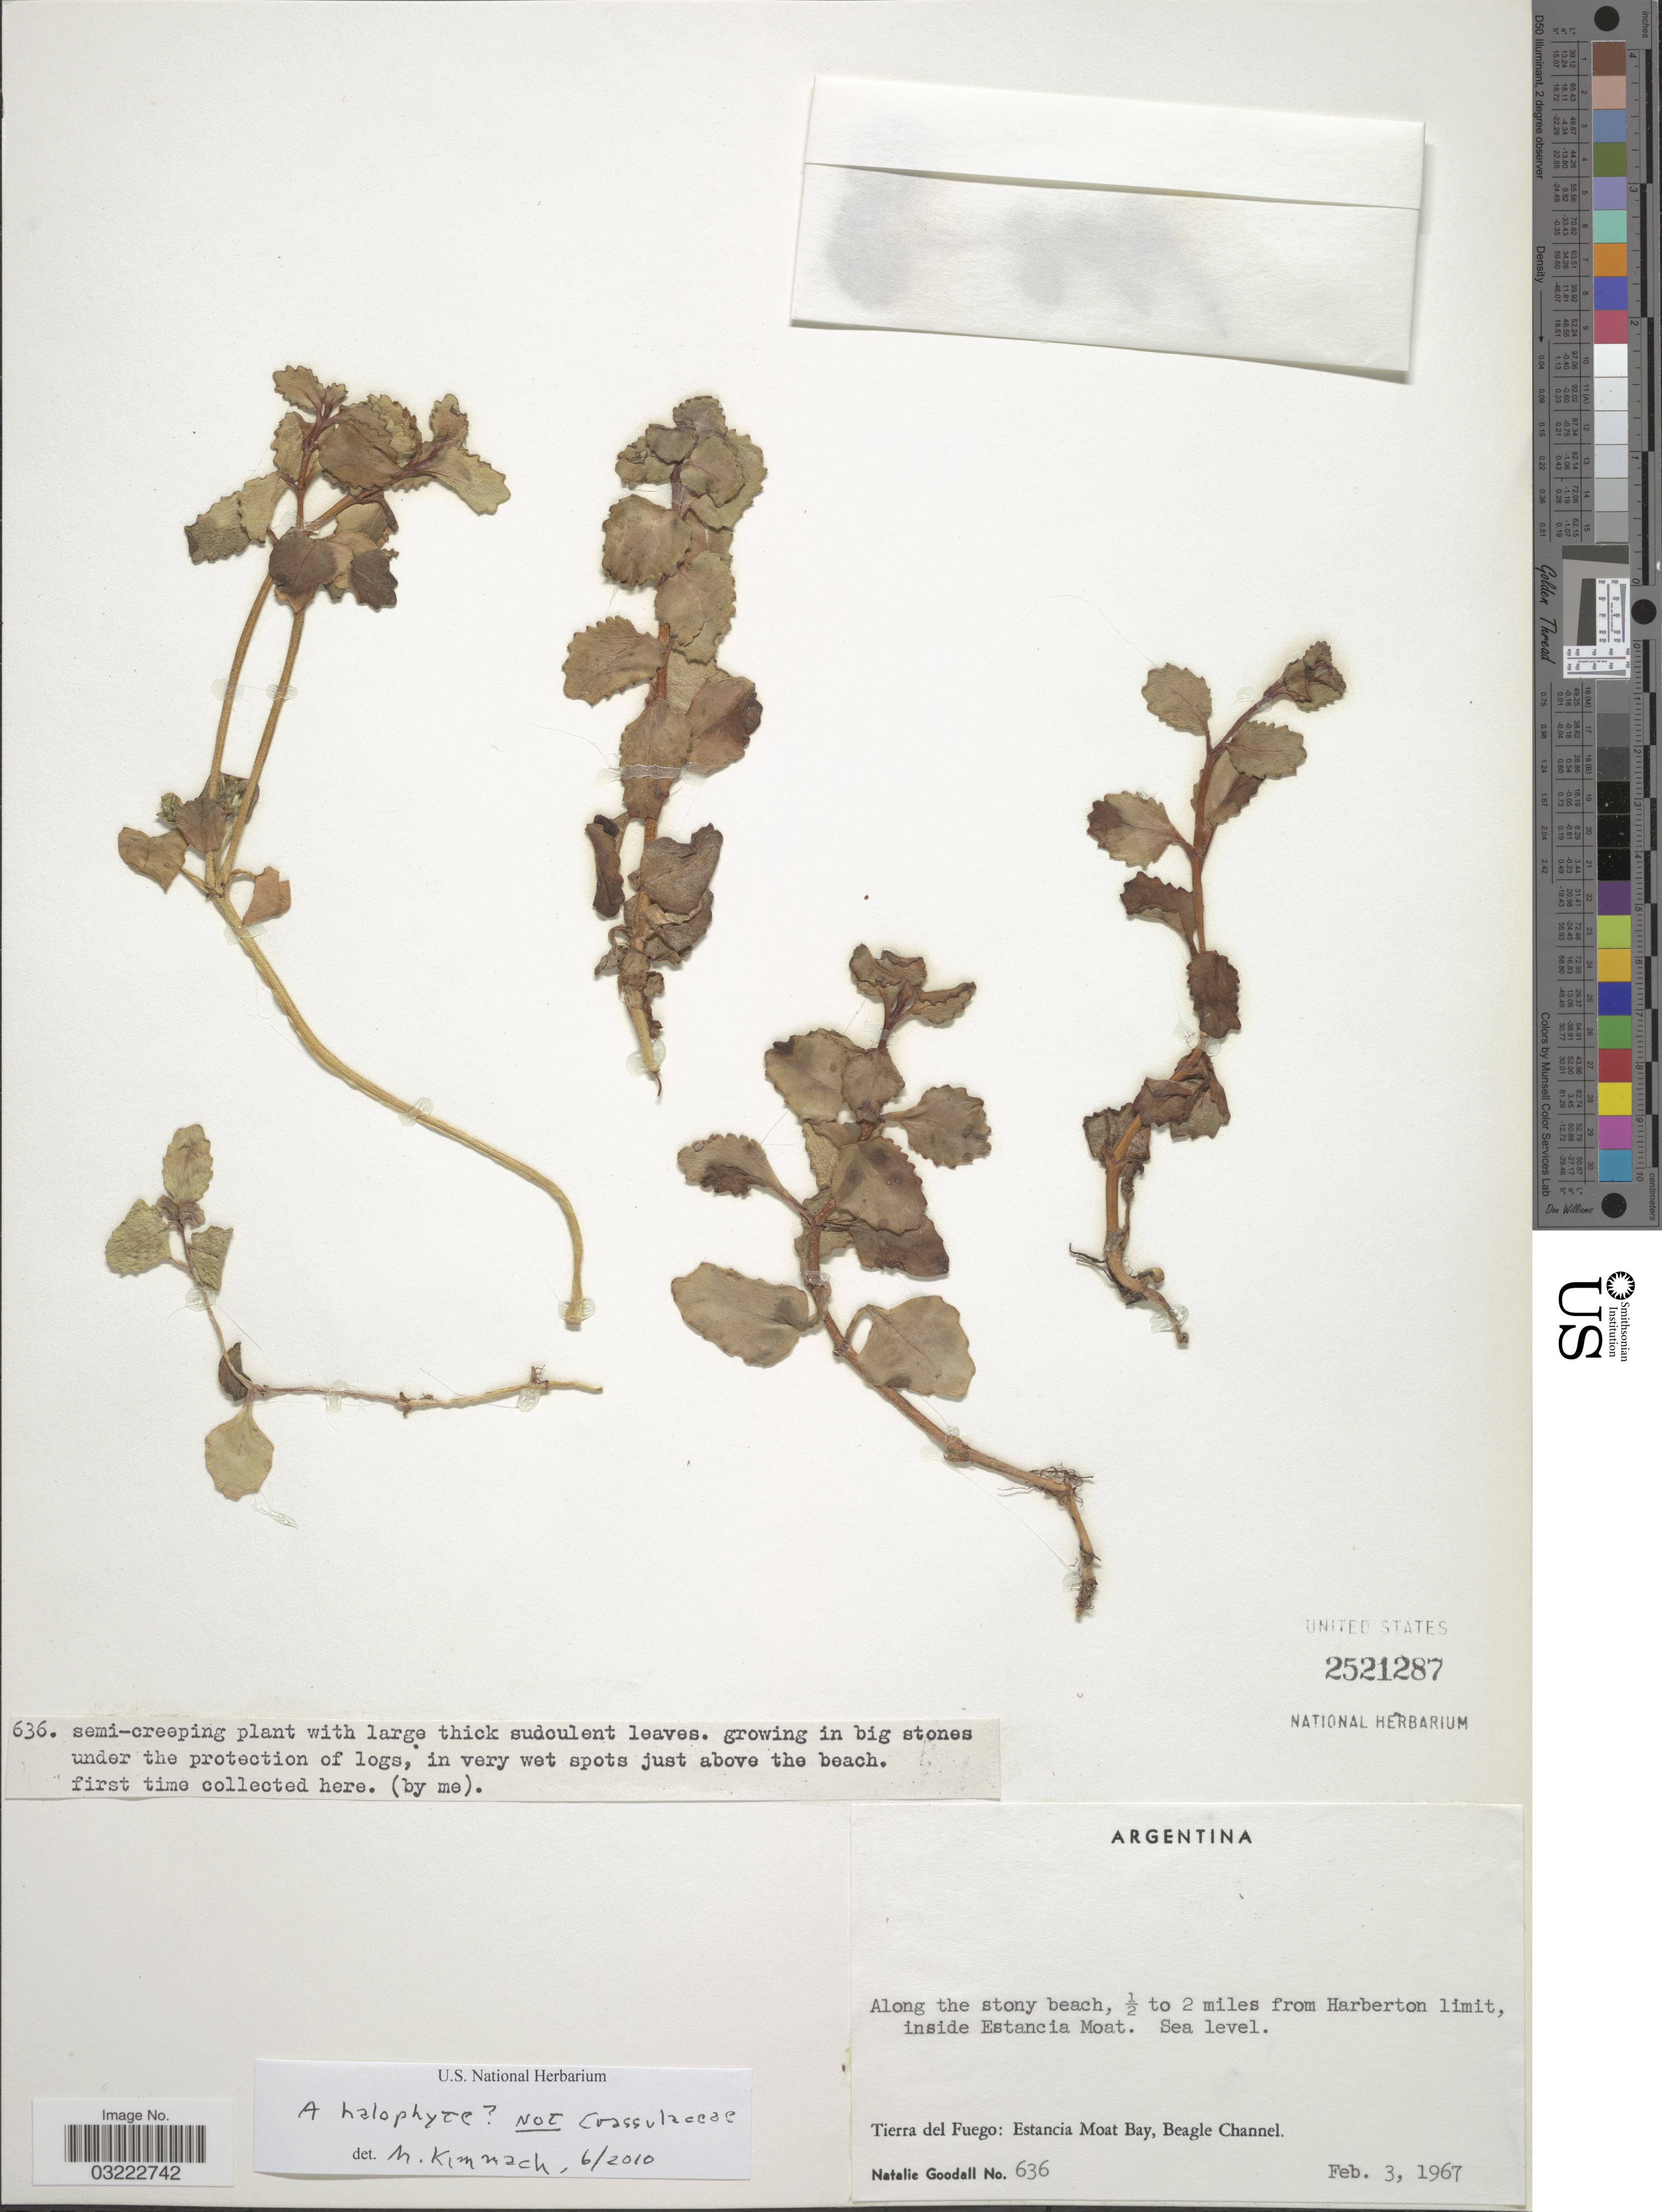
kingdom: Plantae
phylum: Tracheophyta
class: Magnoliopsida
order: Saxifragales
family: Saxifragaceae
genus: Chrysosplenium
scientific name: Chrysosplenium macranthum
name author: Hook.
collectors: N. Goodall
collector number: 636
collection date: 1967-02-03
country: Argentina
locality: Along the stony beach, ½ to 2 miles from Harberton limit, inside Estancia Moat. Tierra del Fuego: Estancia Moat Bay, Beagle Channel.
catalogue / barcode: US 2521287